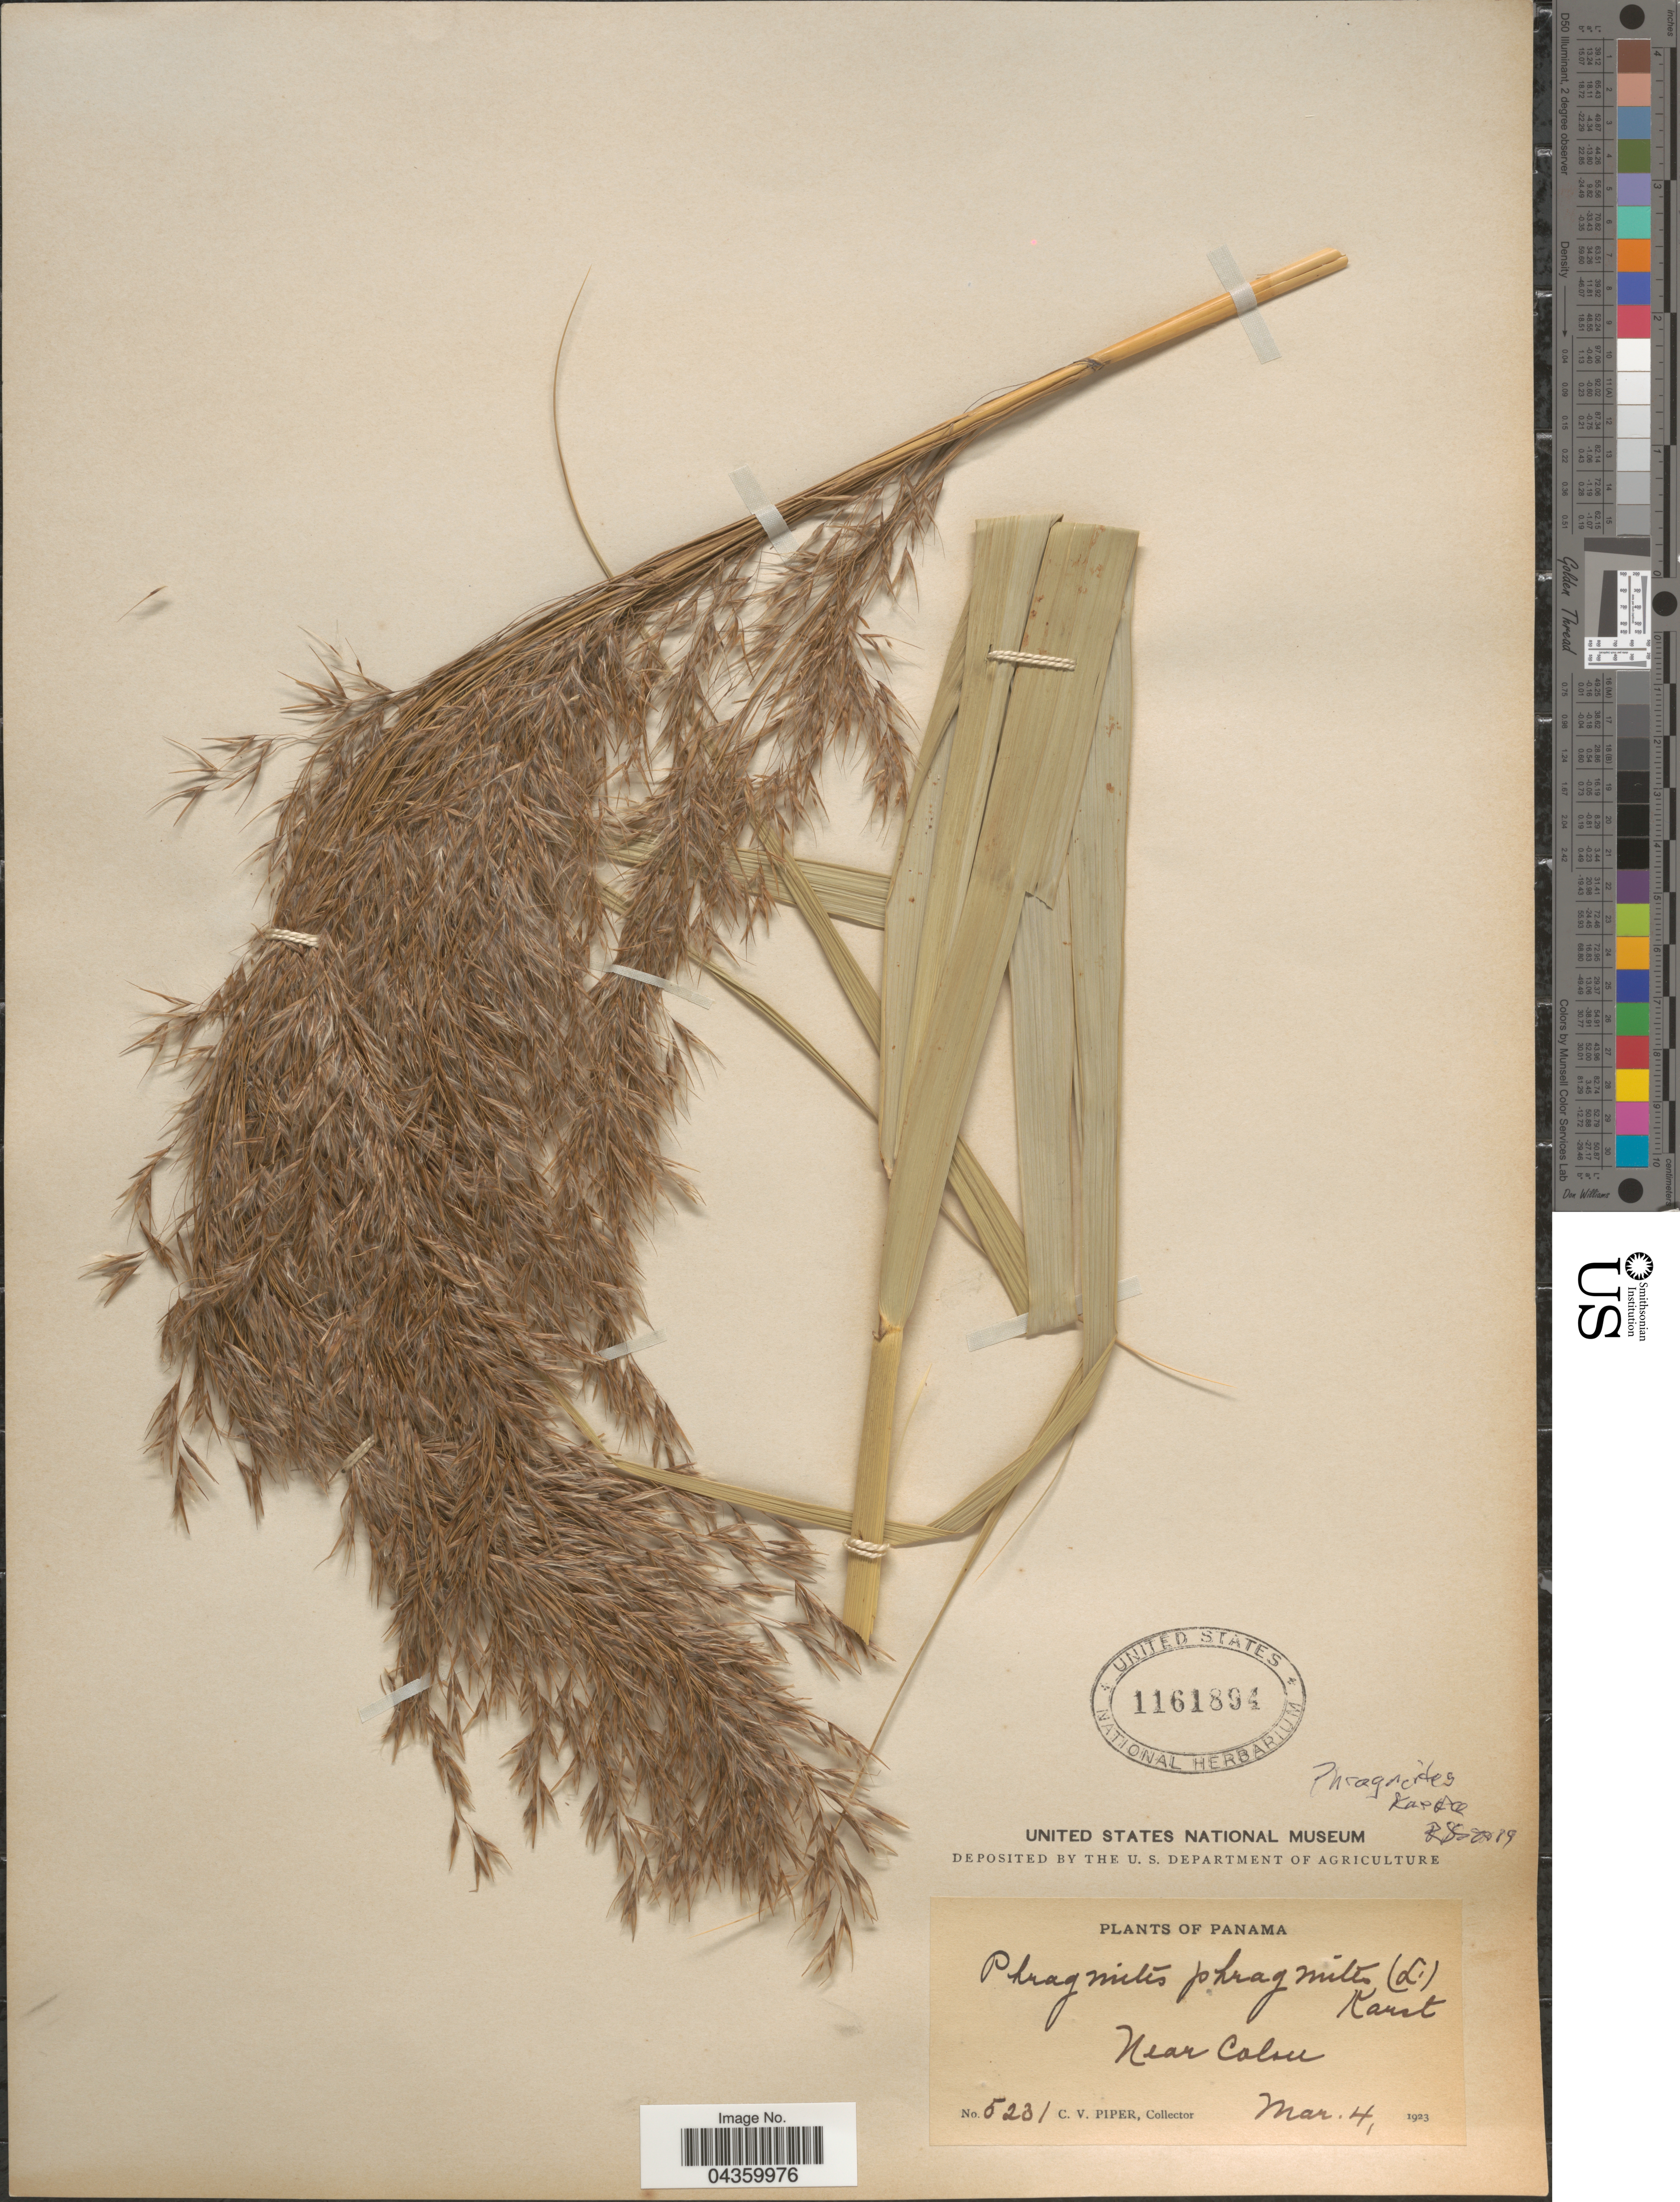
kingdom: Plantae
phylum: Tracheophyta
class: Liliopsida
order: Poales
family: Poaceae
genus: Phragmites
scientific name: Phragmites karka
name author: (Retz.) Trin. ex Steud.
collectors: C. V. Piper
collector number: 5231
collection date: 1923-03-04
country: Panama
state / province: Colón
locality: Near Colon.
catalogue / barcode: US 1161894